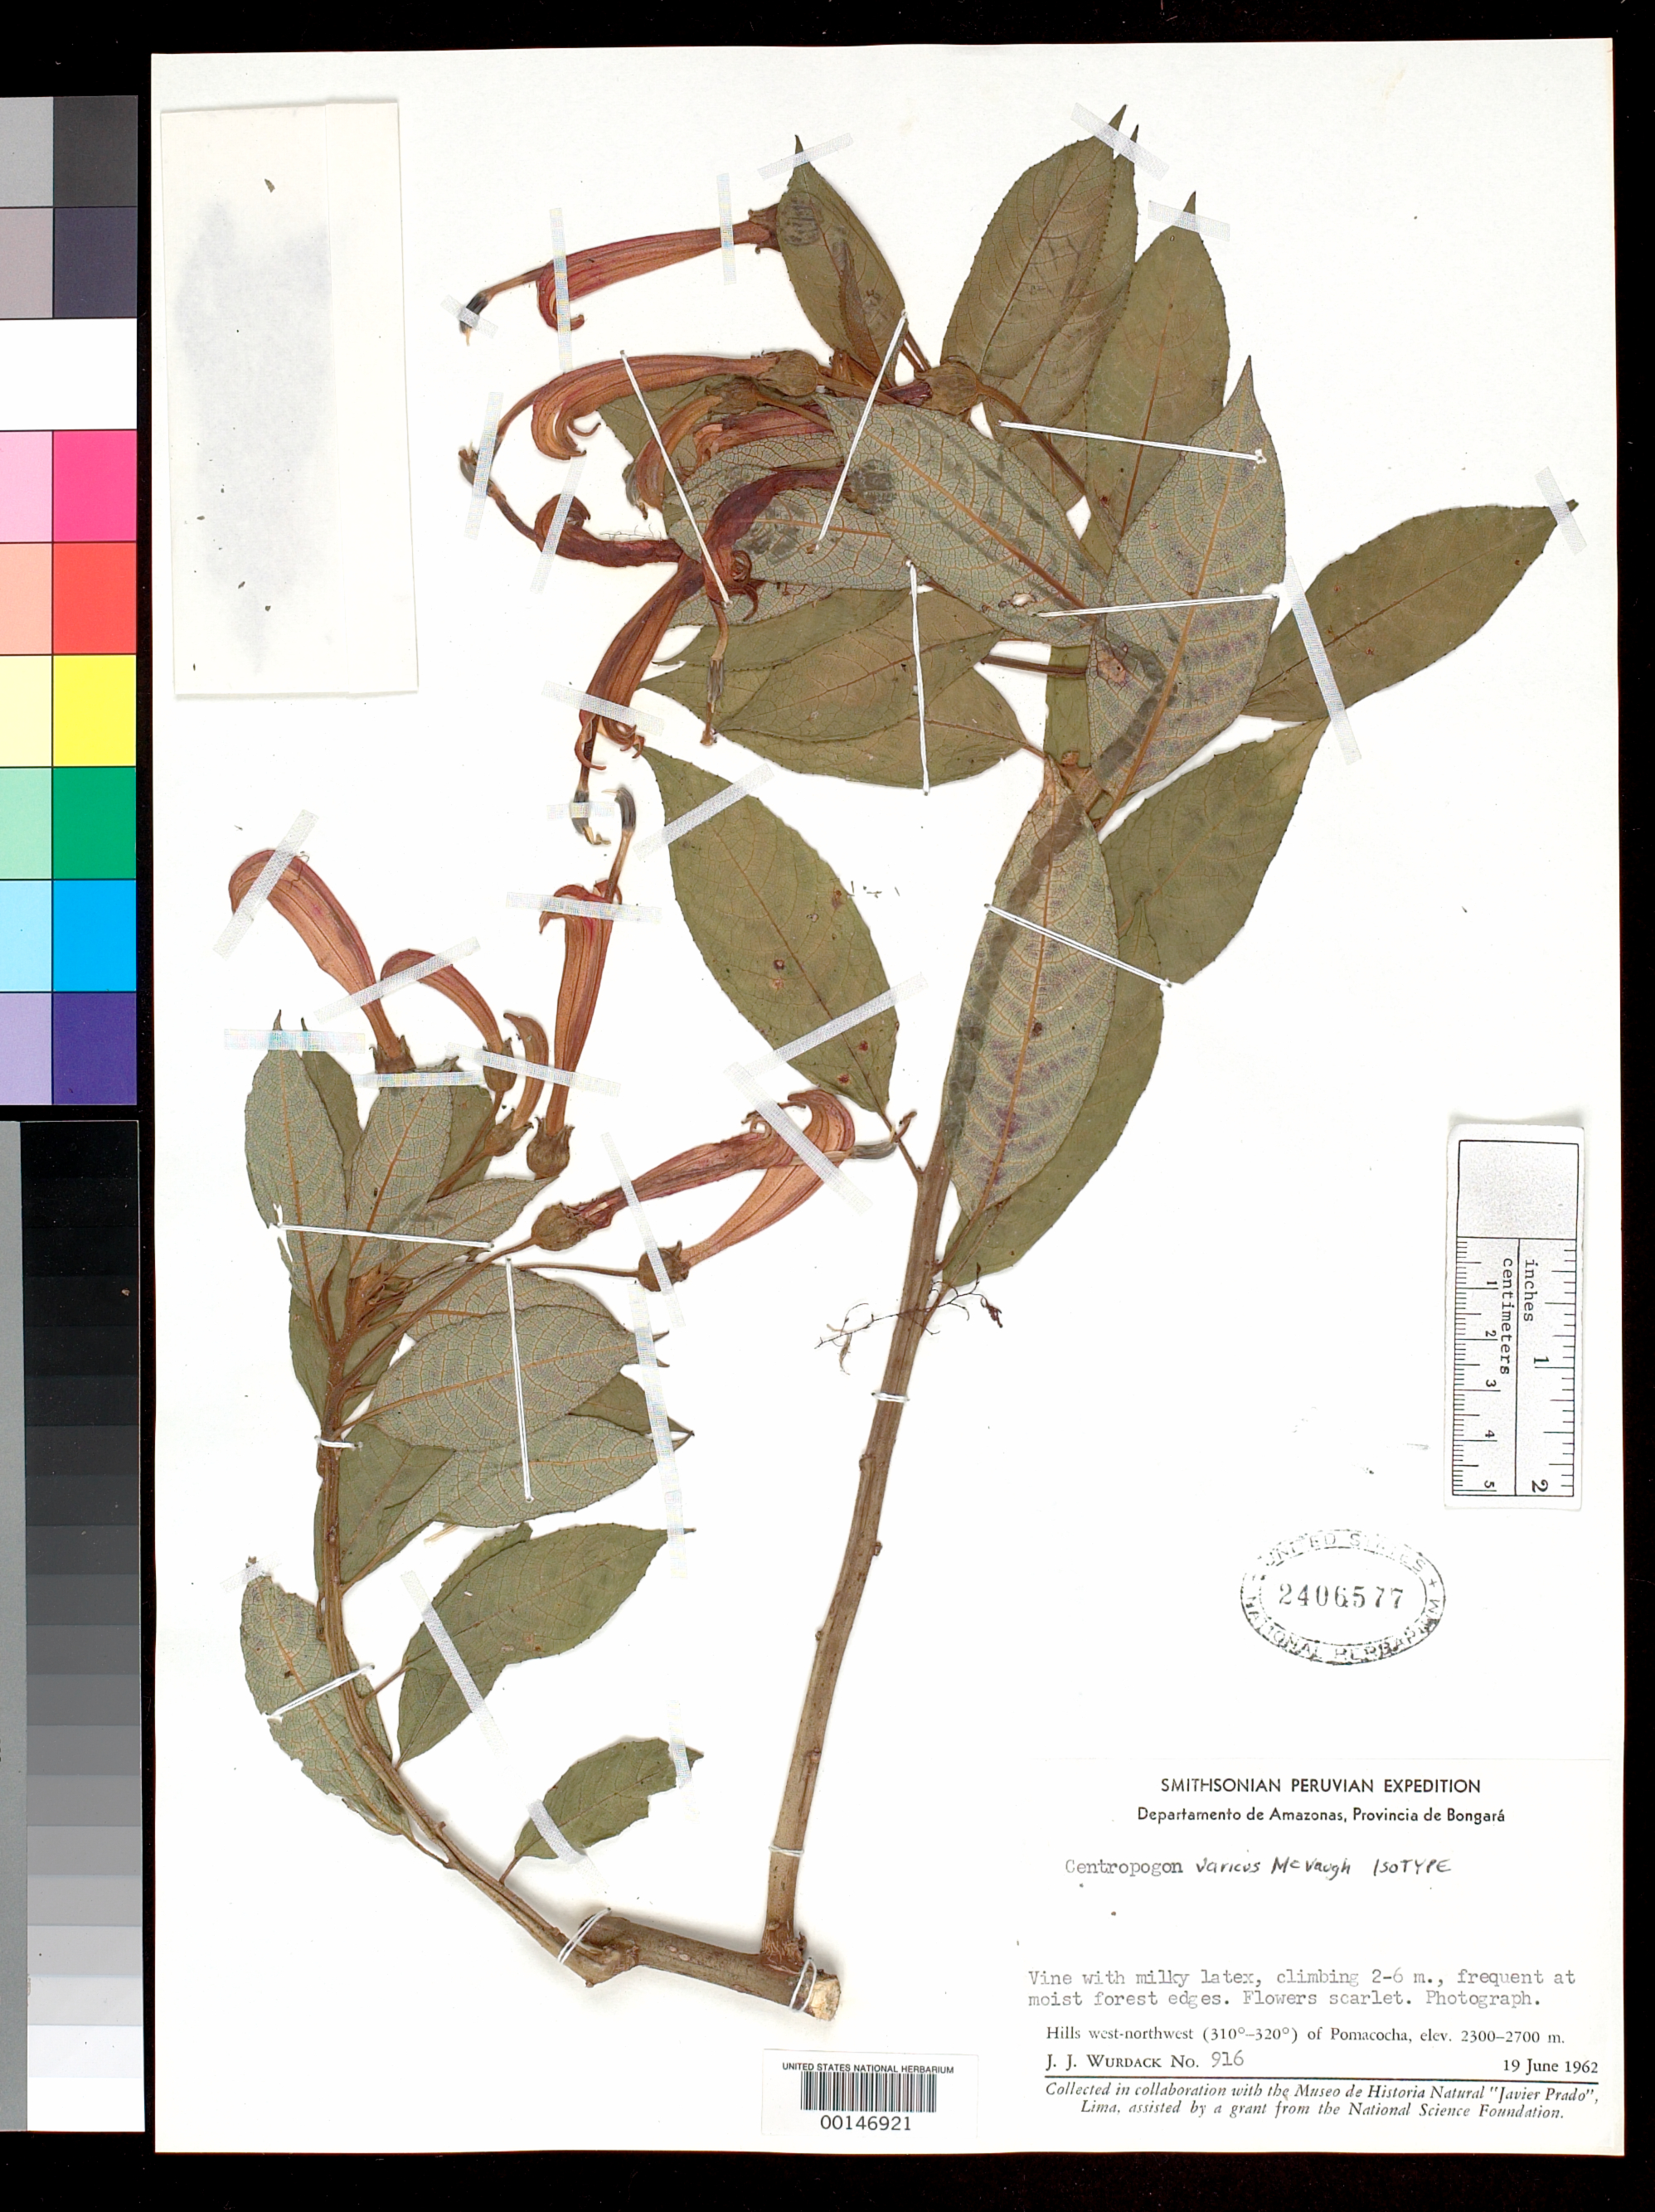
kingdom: Plantae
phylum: Tracheophyta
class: Magnoliopsida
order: Asterales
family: Campanulaceae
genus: Centropogon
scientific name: Centropogon varicus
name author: McVaugh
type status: Isotype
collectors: J. J. Wurdack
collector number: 916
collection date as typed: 19 Jun 1962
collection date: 1962-06-19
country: Peru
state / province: Amazonas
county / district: Bongará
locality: Pomacocha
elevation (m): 2300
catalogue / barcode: US 2406577